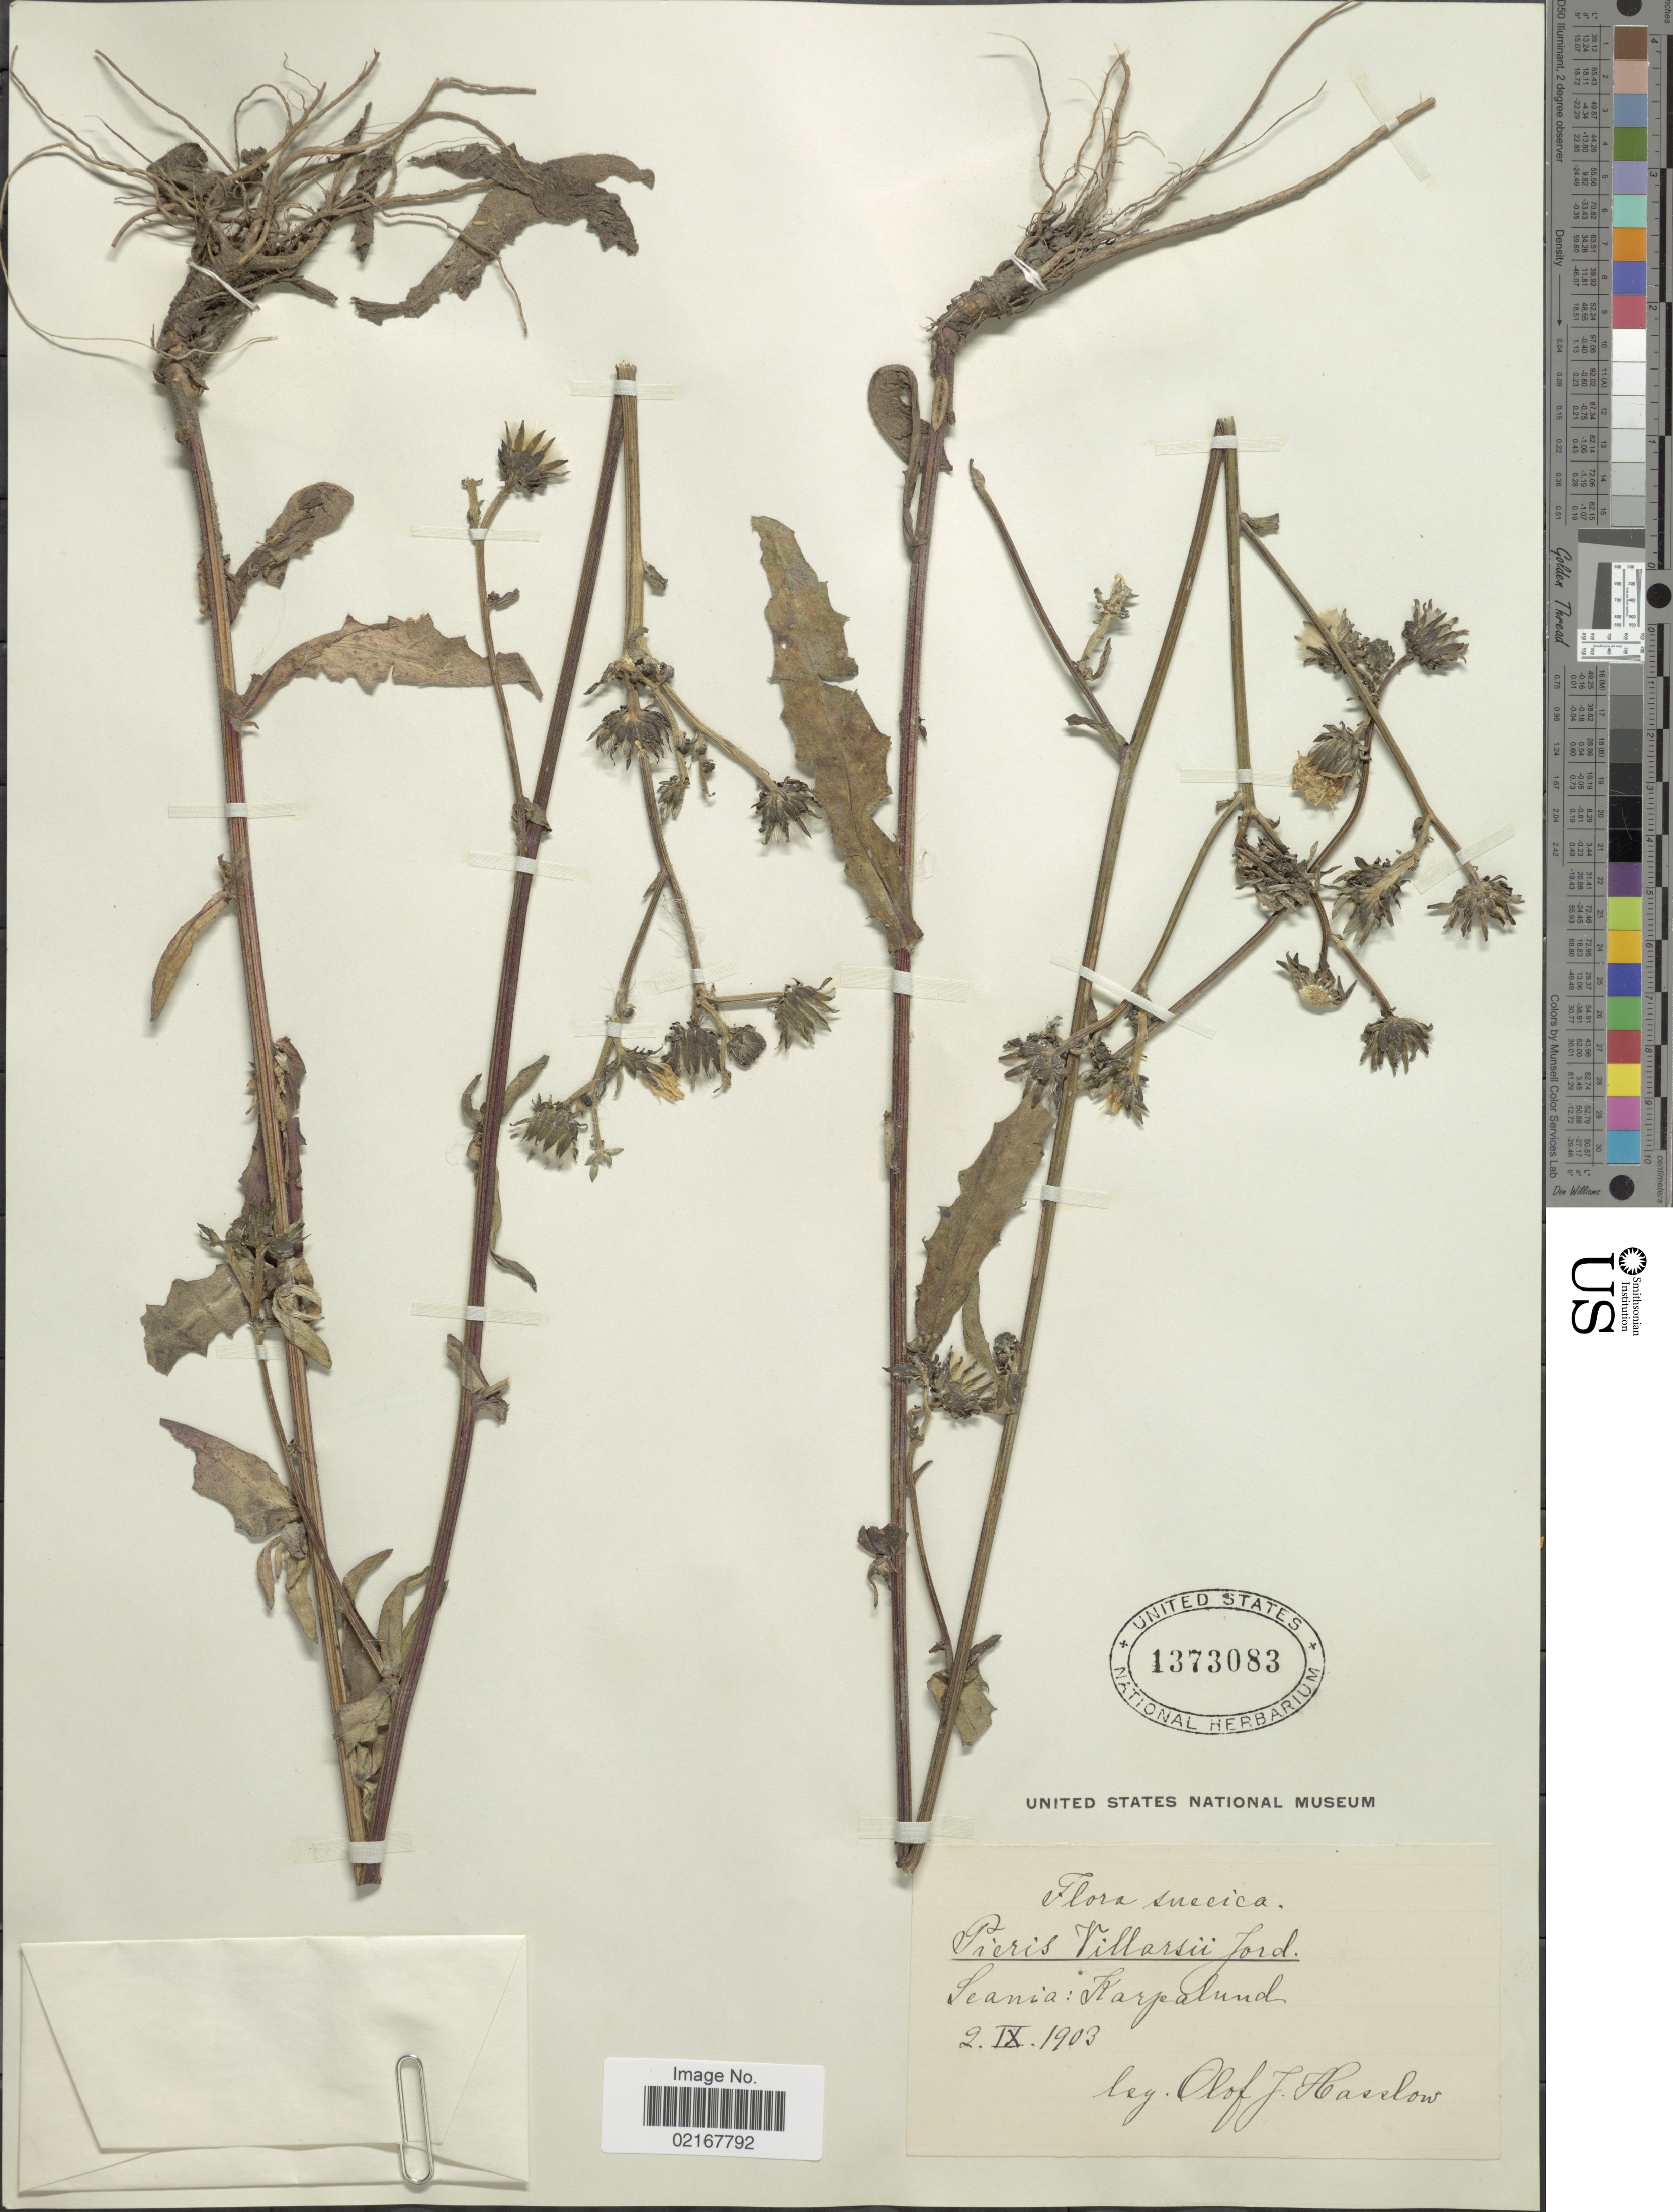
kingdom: Plantae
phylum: Tracheophyta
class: Magnoliopsida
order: Asterales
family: Asteraceae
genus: Picris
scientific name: Picris hieracioides subsp. umbellata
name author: (Schrank) Ces.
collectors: O. Hasslow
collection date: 1903-09-02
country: Sweden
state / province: Skåne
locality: Suecica, Scania, Karpalund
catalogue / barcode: US 1373088